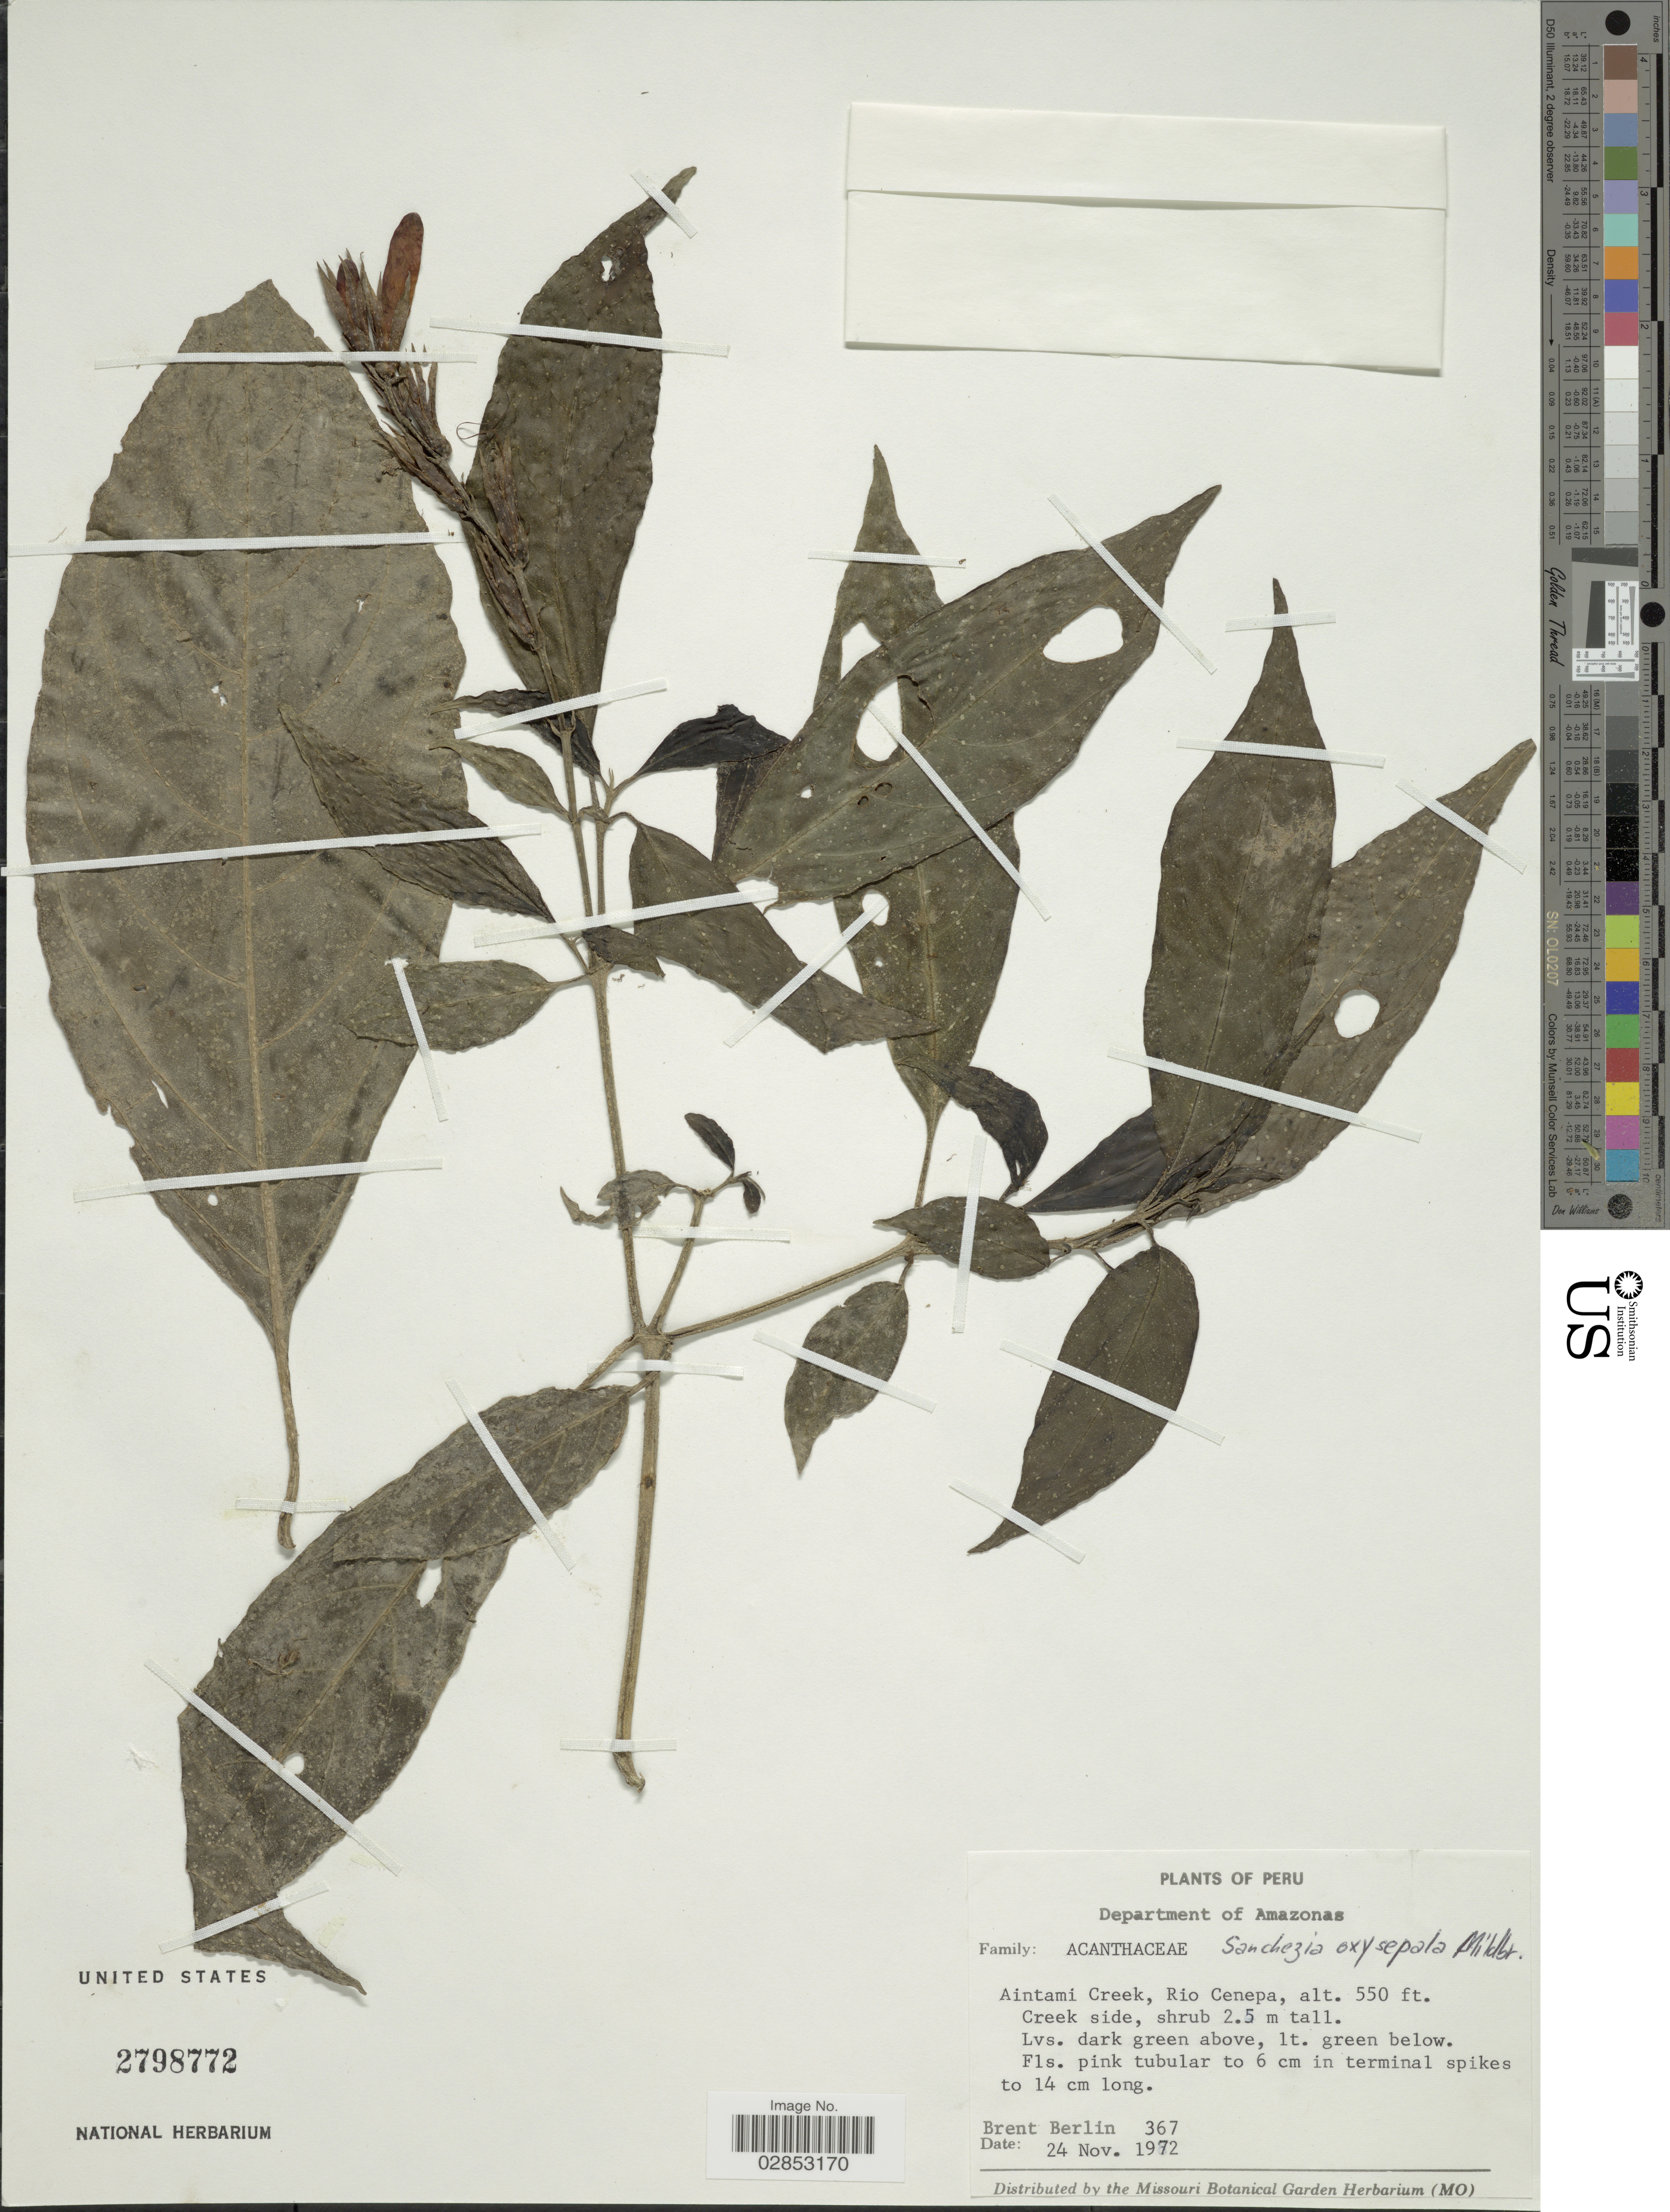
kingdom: Plantae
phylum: Tracheophyta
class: Magnoliopsida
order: Lamiales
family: Acanthaceae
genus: Sanchezia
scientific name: Sanchezia longiflora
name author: (Hook. f.) Hook. f. ex Planch.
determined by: Azevedo, Igor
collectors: B. Berlin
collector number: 367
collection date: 1972-11-24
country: Peru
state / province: Amazonas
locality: Department of Amazonas, Aintami Creek, Rio Cenepa, Creek side.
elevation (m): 168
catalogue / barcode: US 2798772